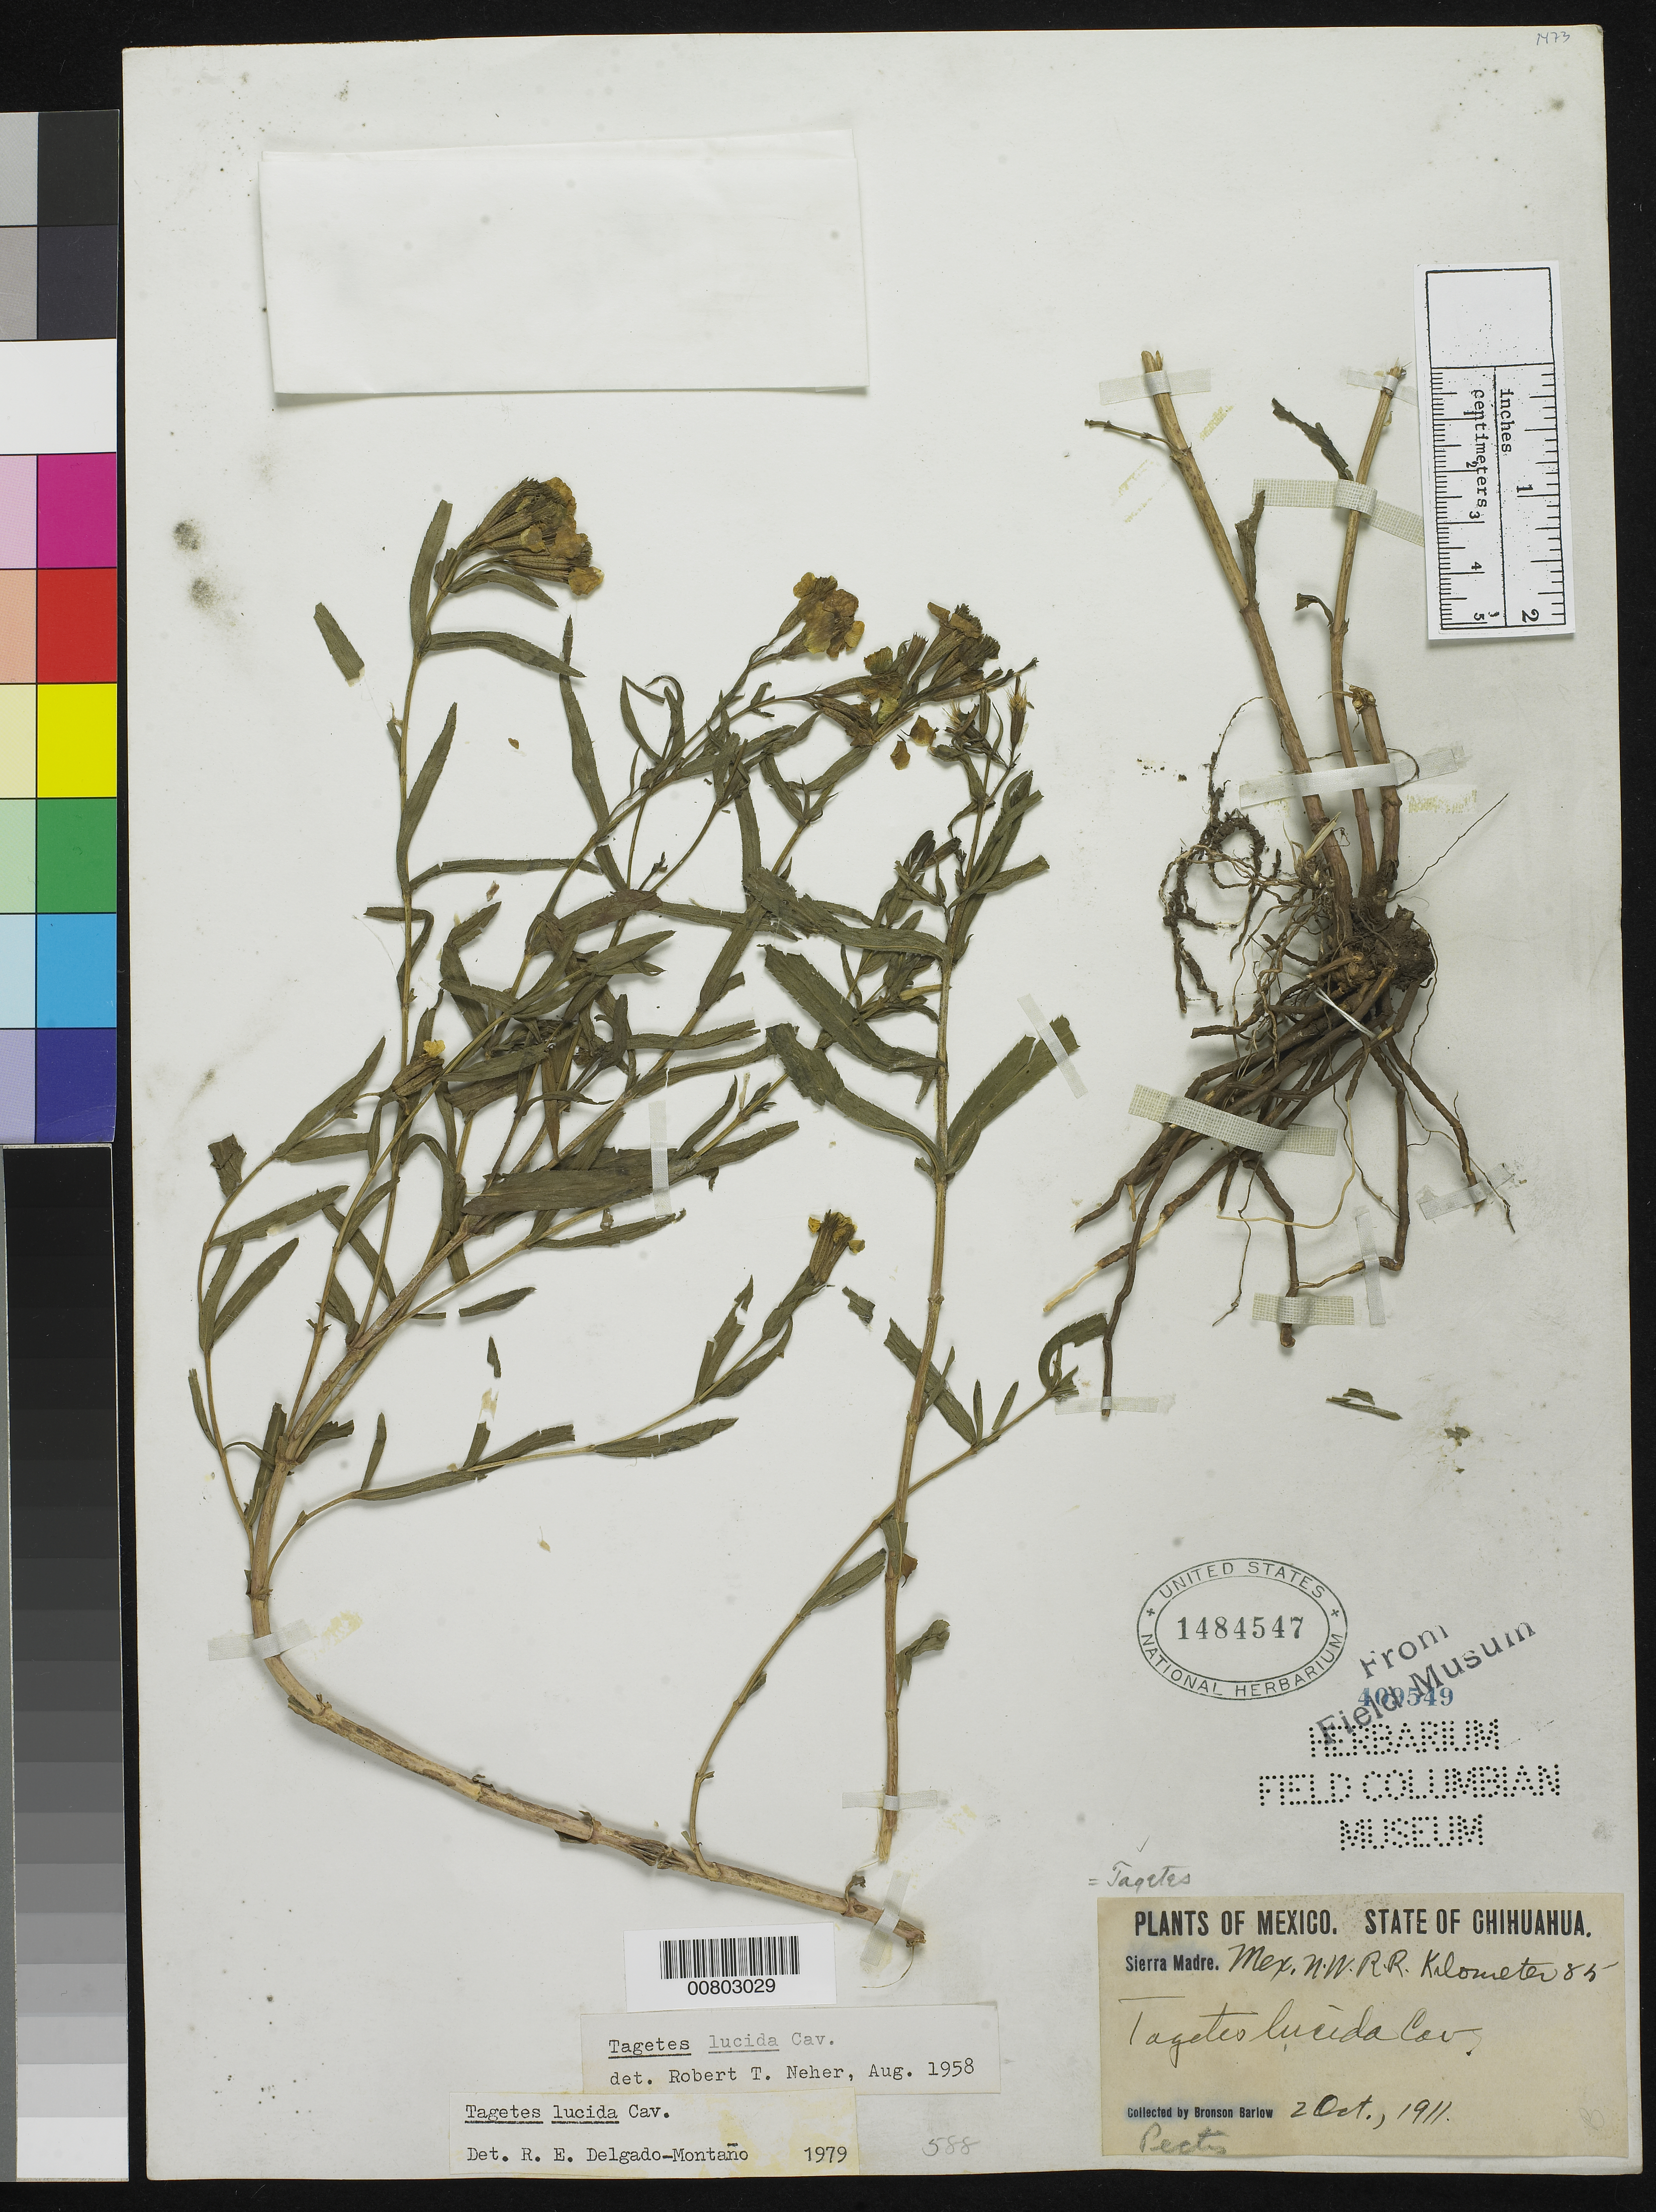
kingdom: Plantae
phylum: Tracheophyta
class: Magnoliopsida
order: Asterales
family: Asteraceae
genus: Tagetes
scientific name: Tagetes lucida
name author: Cav.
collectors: Barlow, B.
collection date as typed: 02 Oct 1911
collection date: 1911-10-02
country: Mexico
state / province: Chihuahua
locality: Sierra Madre, N.W.R.R. Kilometer 85, Chihuahua.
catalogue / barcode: US 1484547